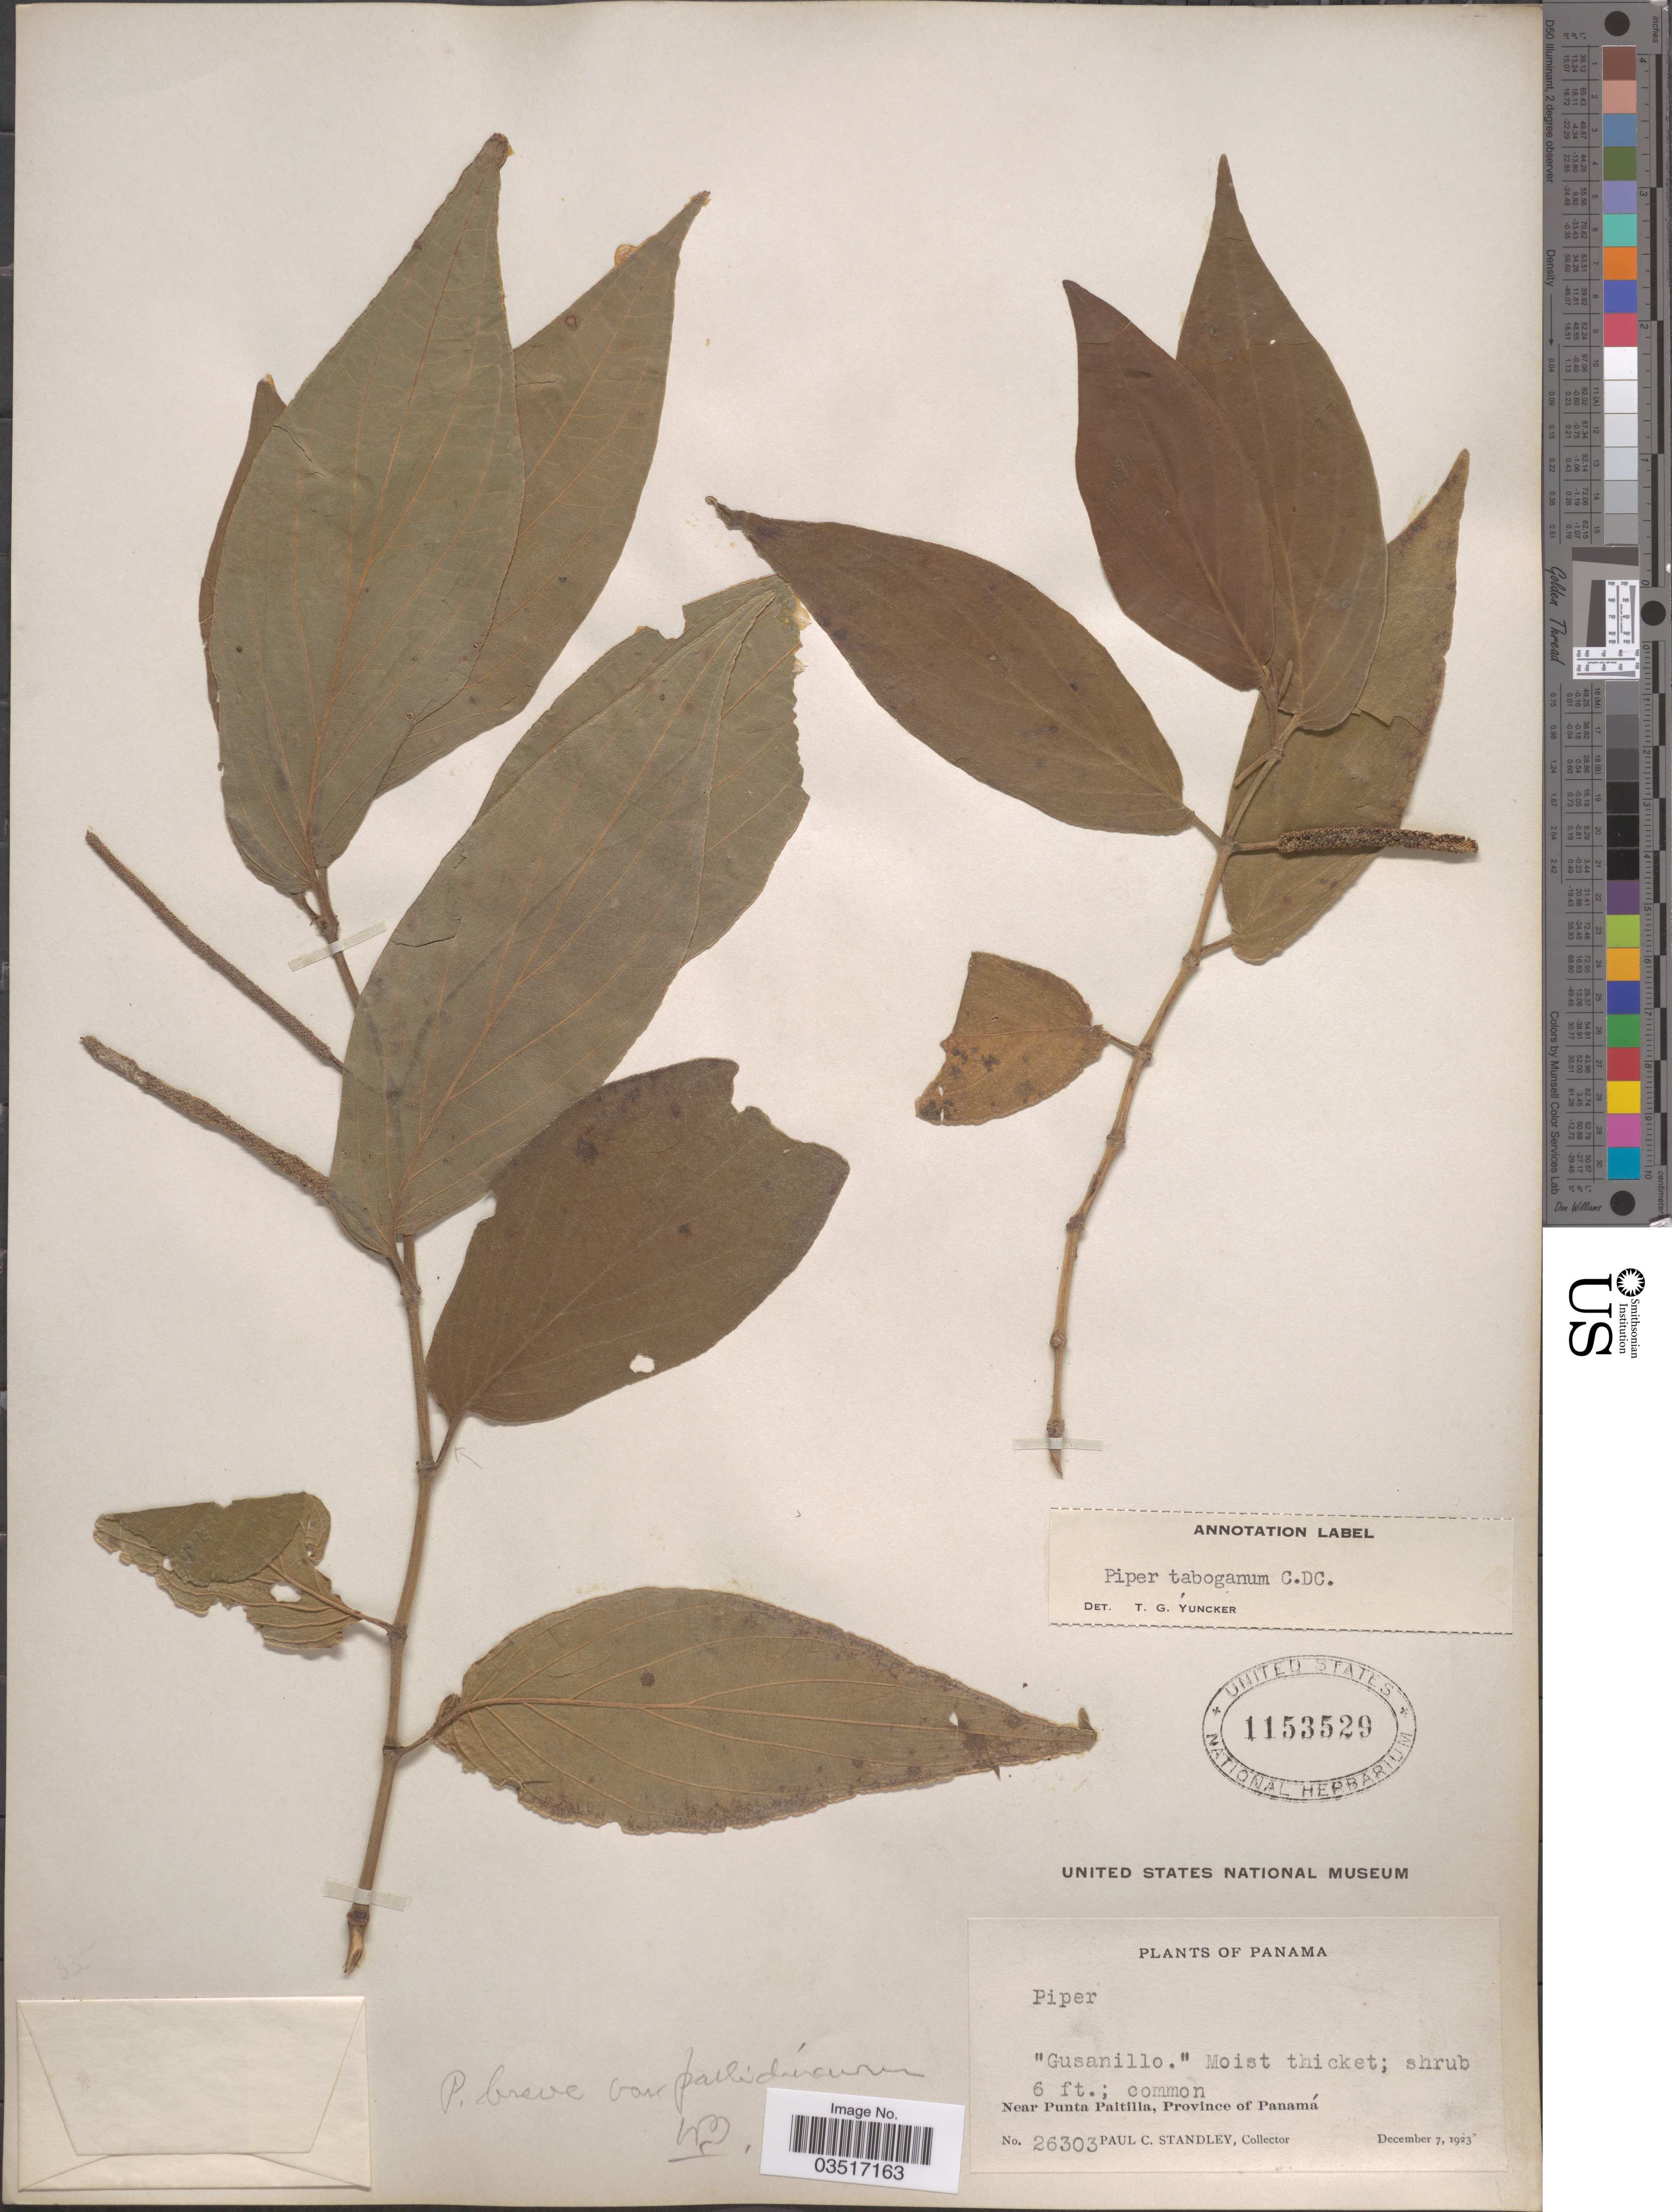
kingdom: Plantae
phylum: Tracheophyta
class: Magnoliopsida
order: Piperales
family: Piperaceae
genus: Piper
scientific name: Piper taboganum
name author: C. DC.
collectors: P. C. Standley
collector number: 26303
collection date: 1923-12-07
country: Panama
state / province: Panamá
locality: Near Punta Paitilla.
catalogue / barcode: US 1153529